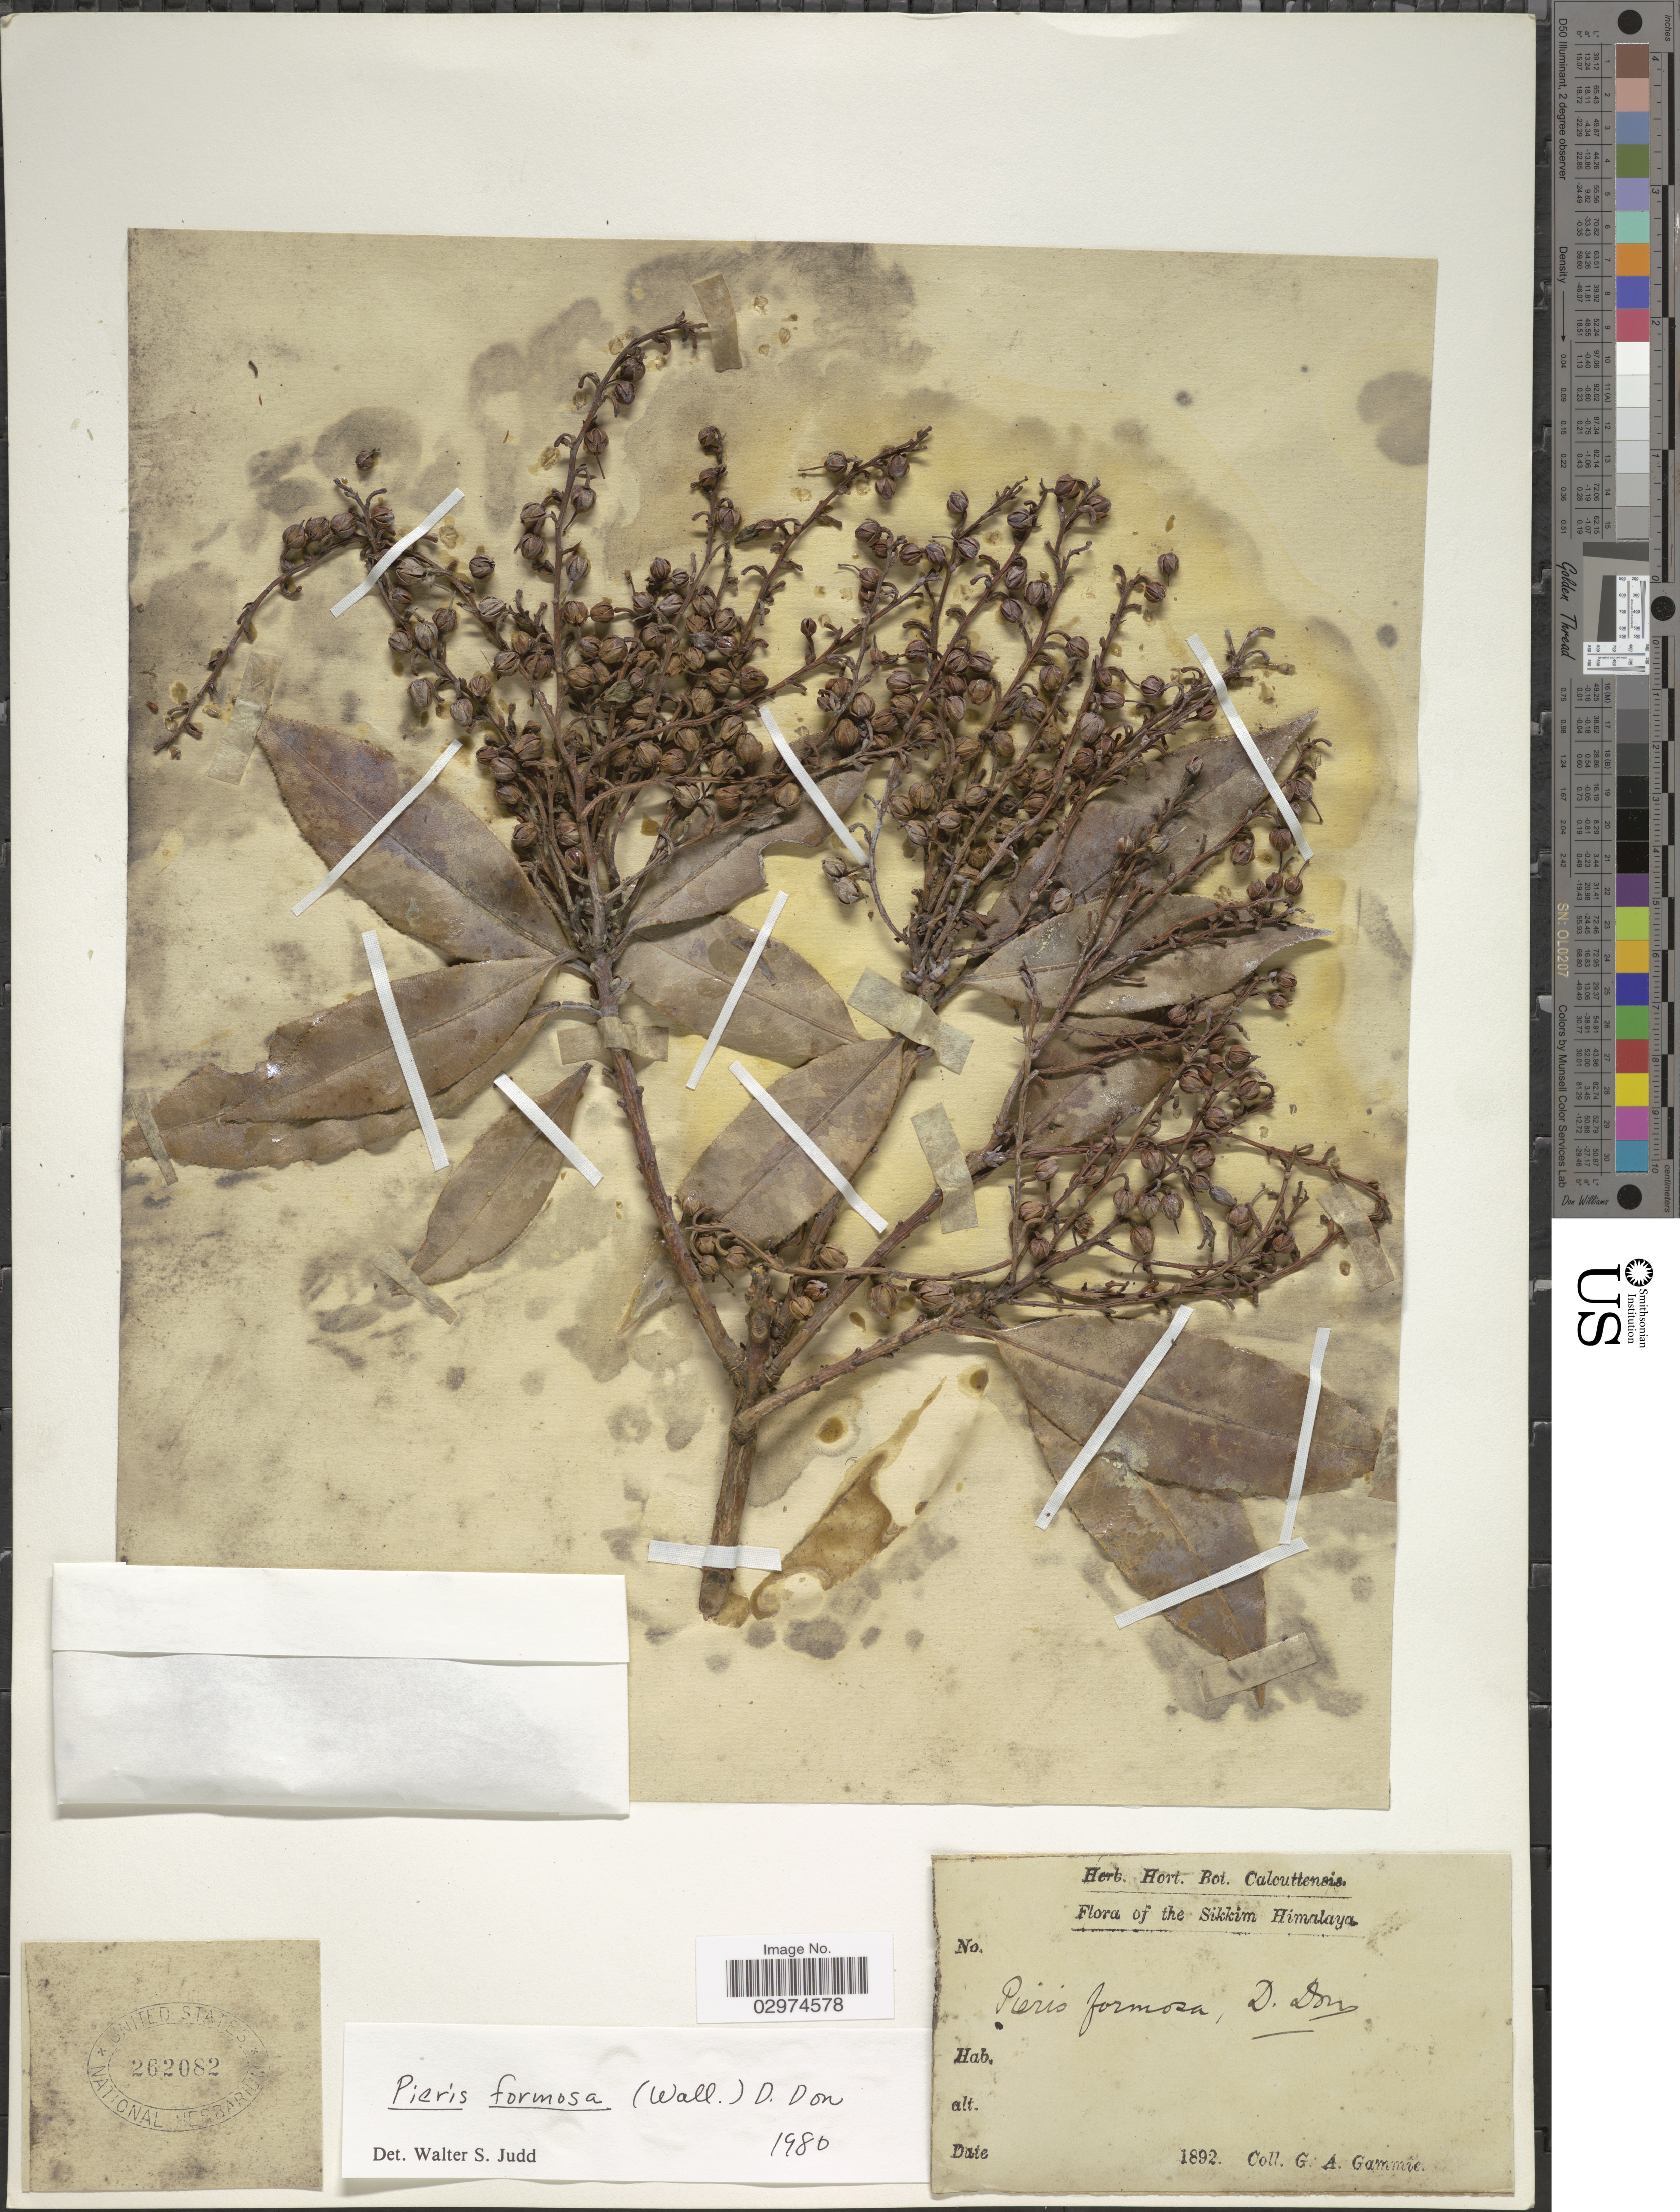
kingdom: Plantae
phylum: Tracheophyta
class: Magnoliopsida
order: Ericales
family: Ericaceae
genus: Pieris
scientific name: Pieris formosa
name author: (Wall.) D. Don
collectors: G. Gammie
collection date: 1892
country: India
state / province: Sikkim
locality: Sikkim Himalaya.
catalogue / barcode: US 262082